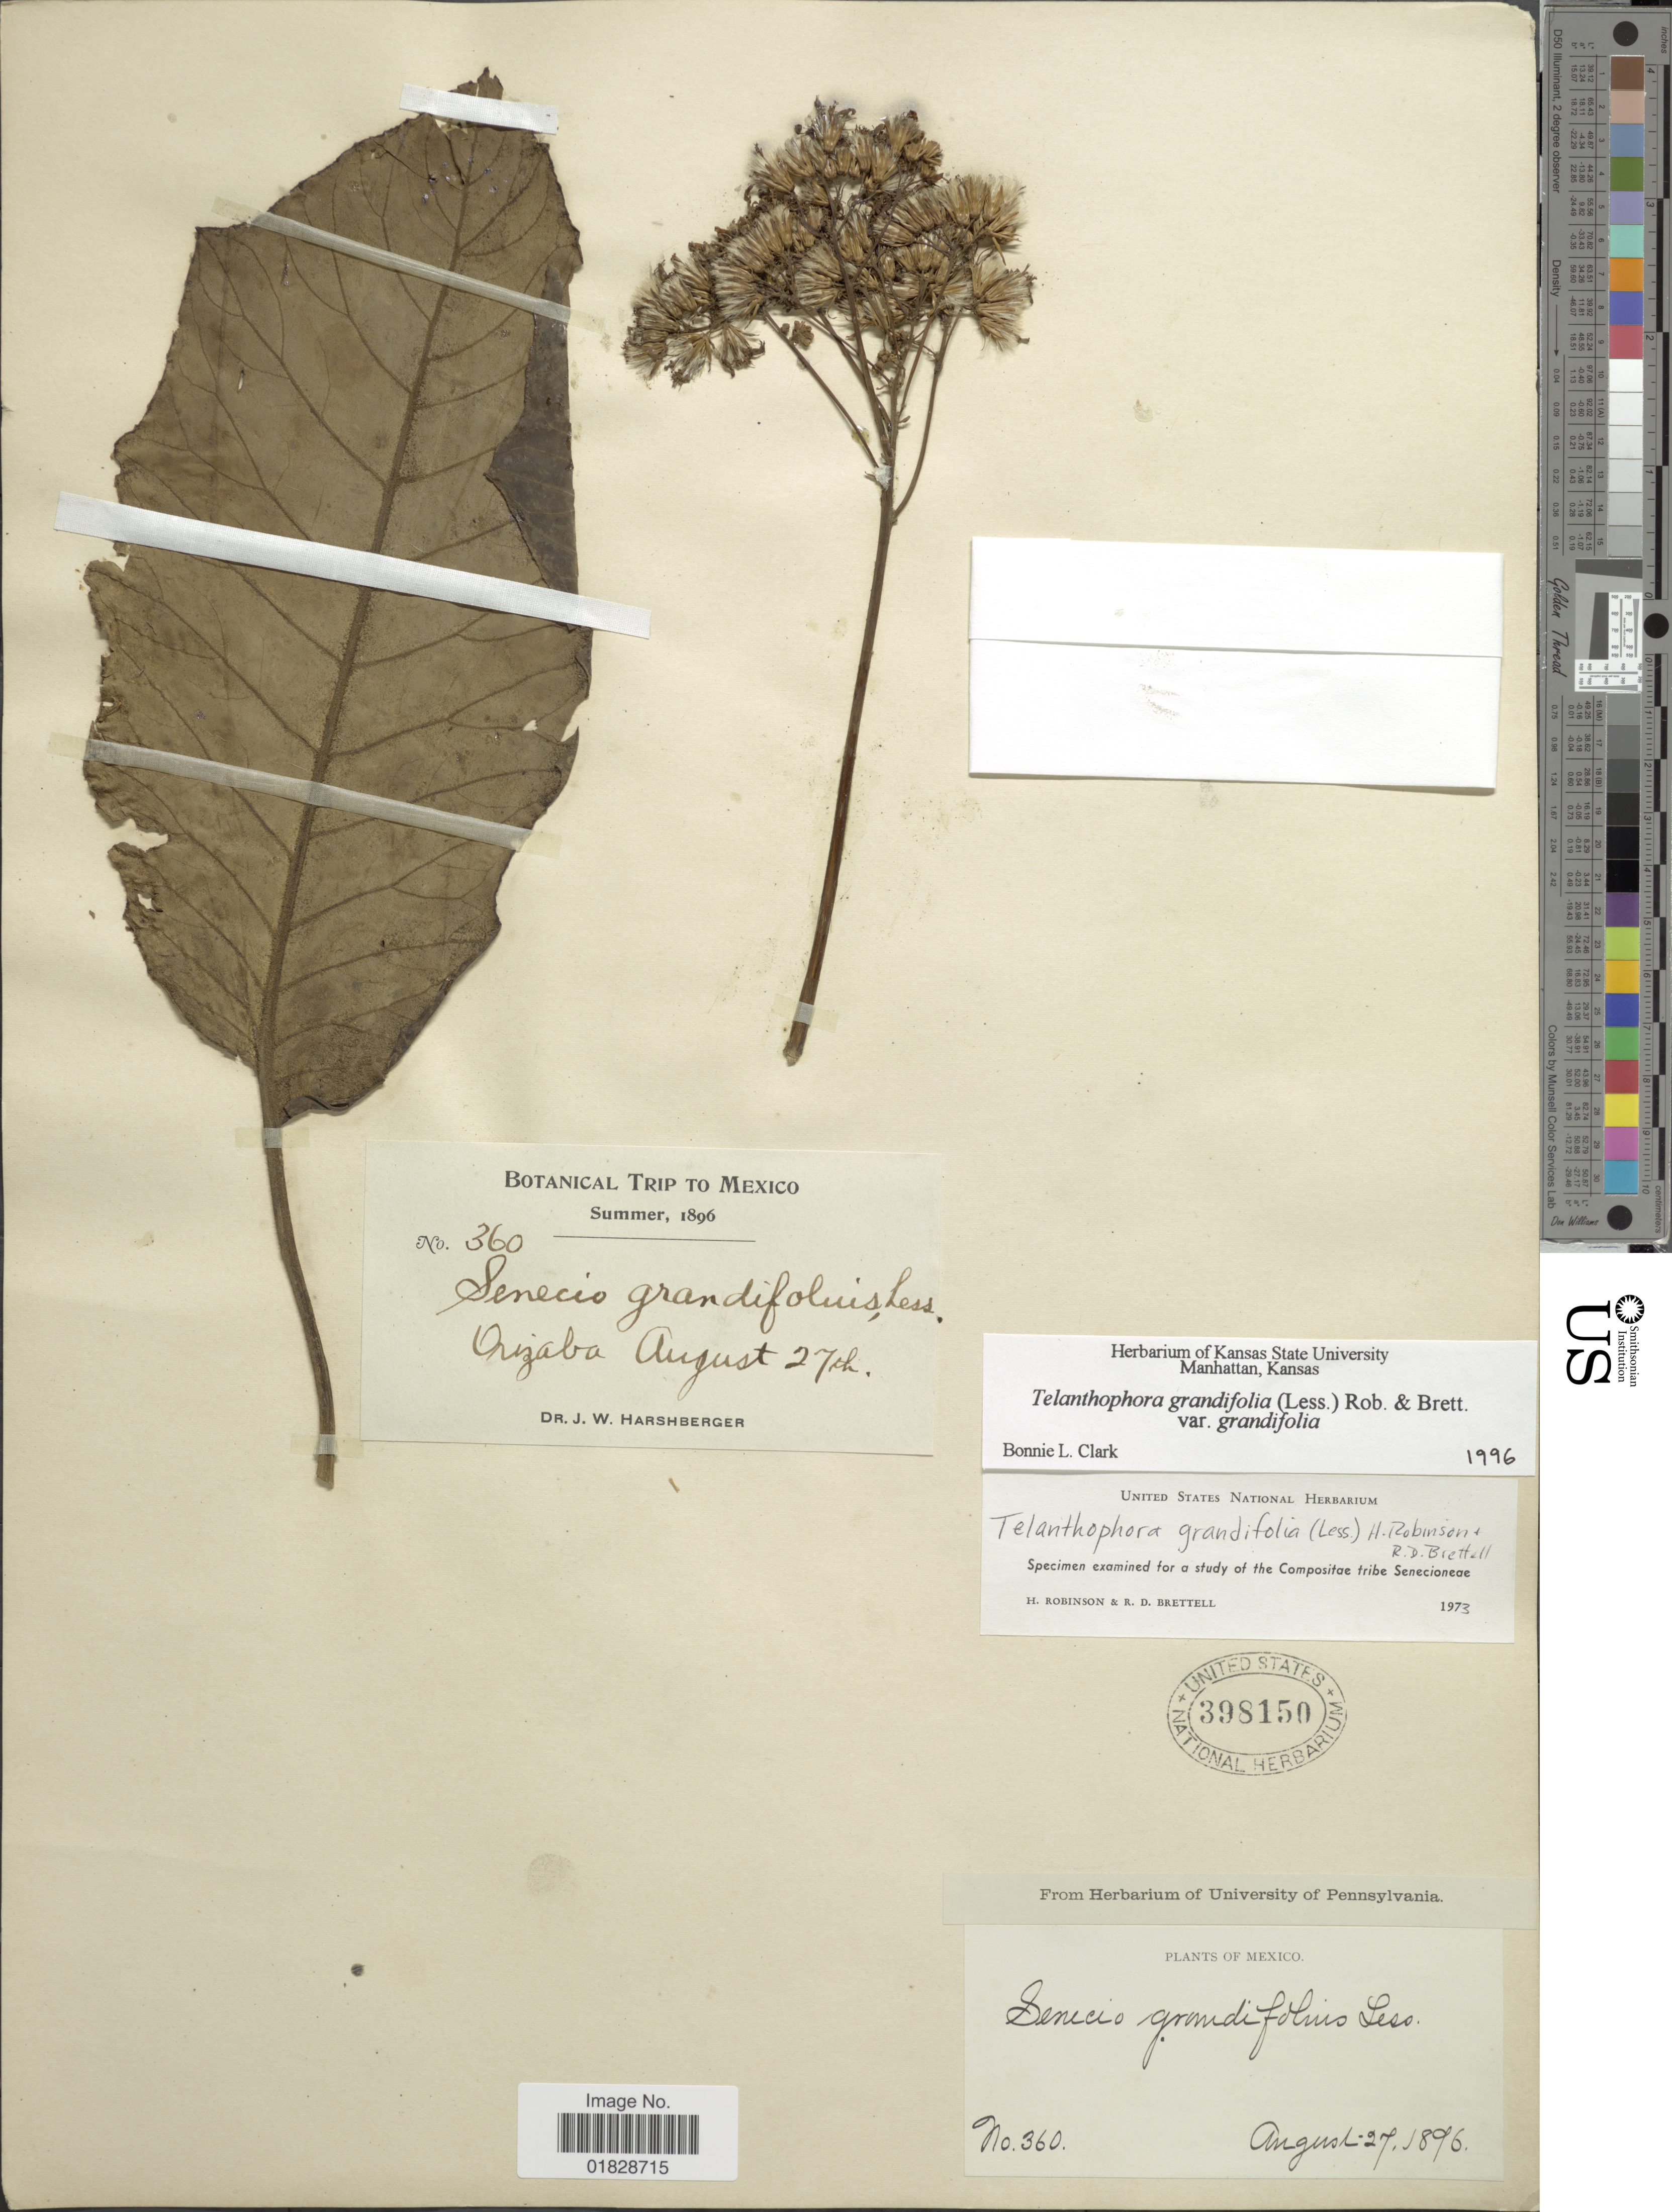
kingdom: Plantae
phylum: Tracheophyta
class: Magnoliopsida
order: Asterales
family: Asteraceae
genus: Telanthophora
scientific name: Telanthophora grandifolia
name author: (Less.) H. Rob. & Brettell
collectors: J. W. Harshberger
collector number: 360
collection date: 1896-08-27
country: Mexico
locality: Orizaba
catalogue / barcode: US 398150